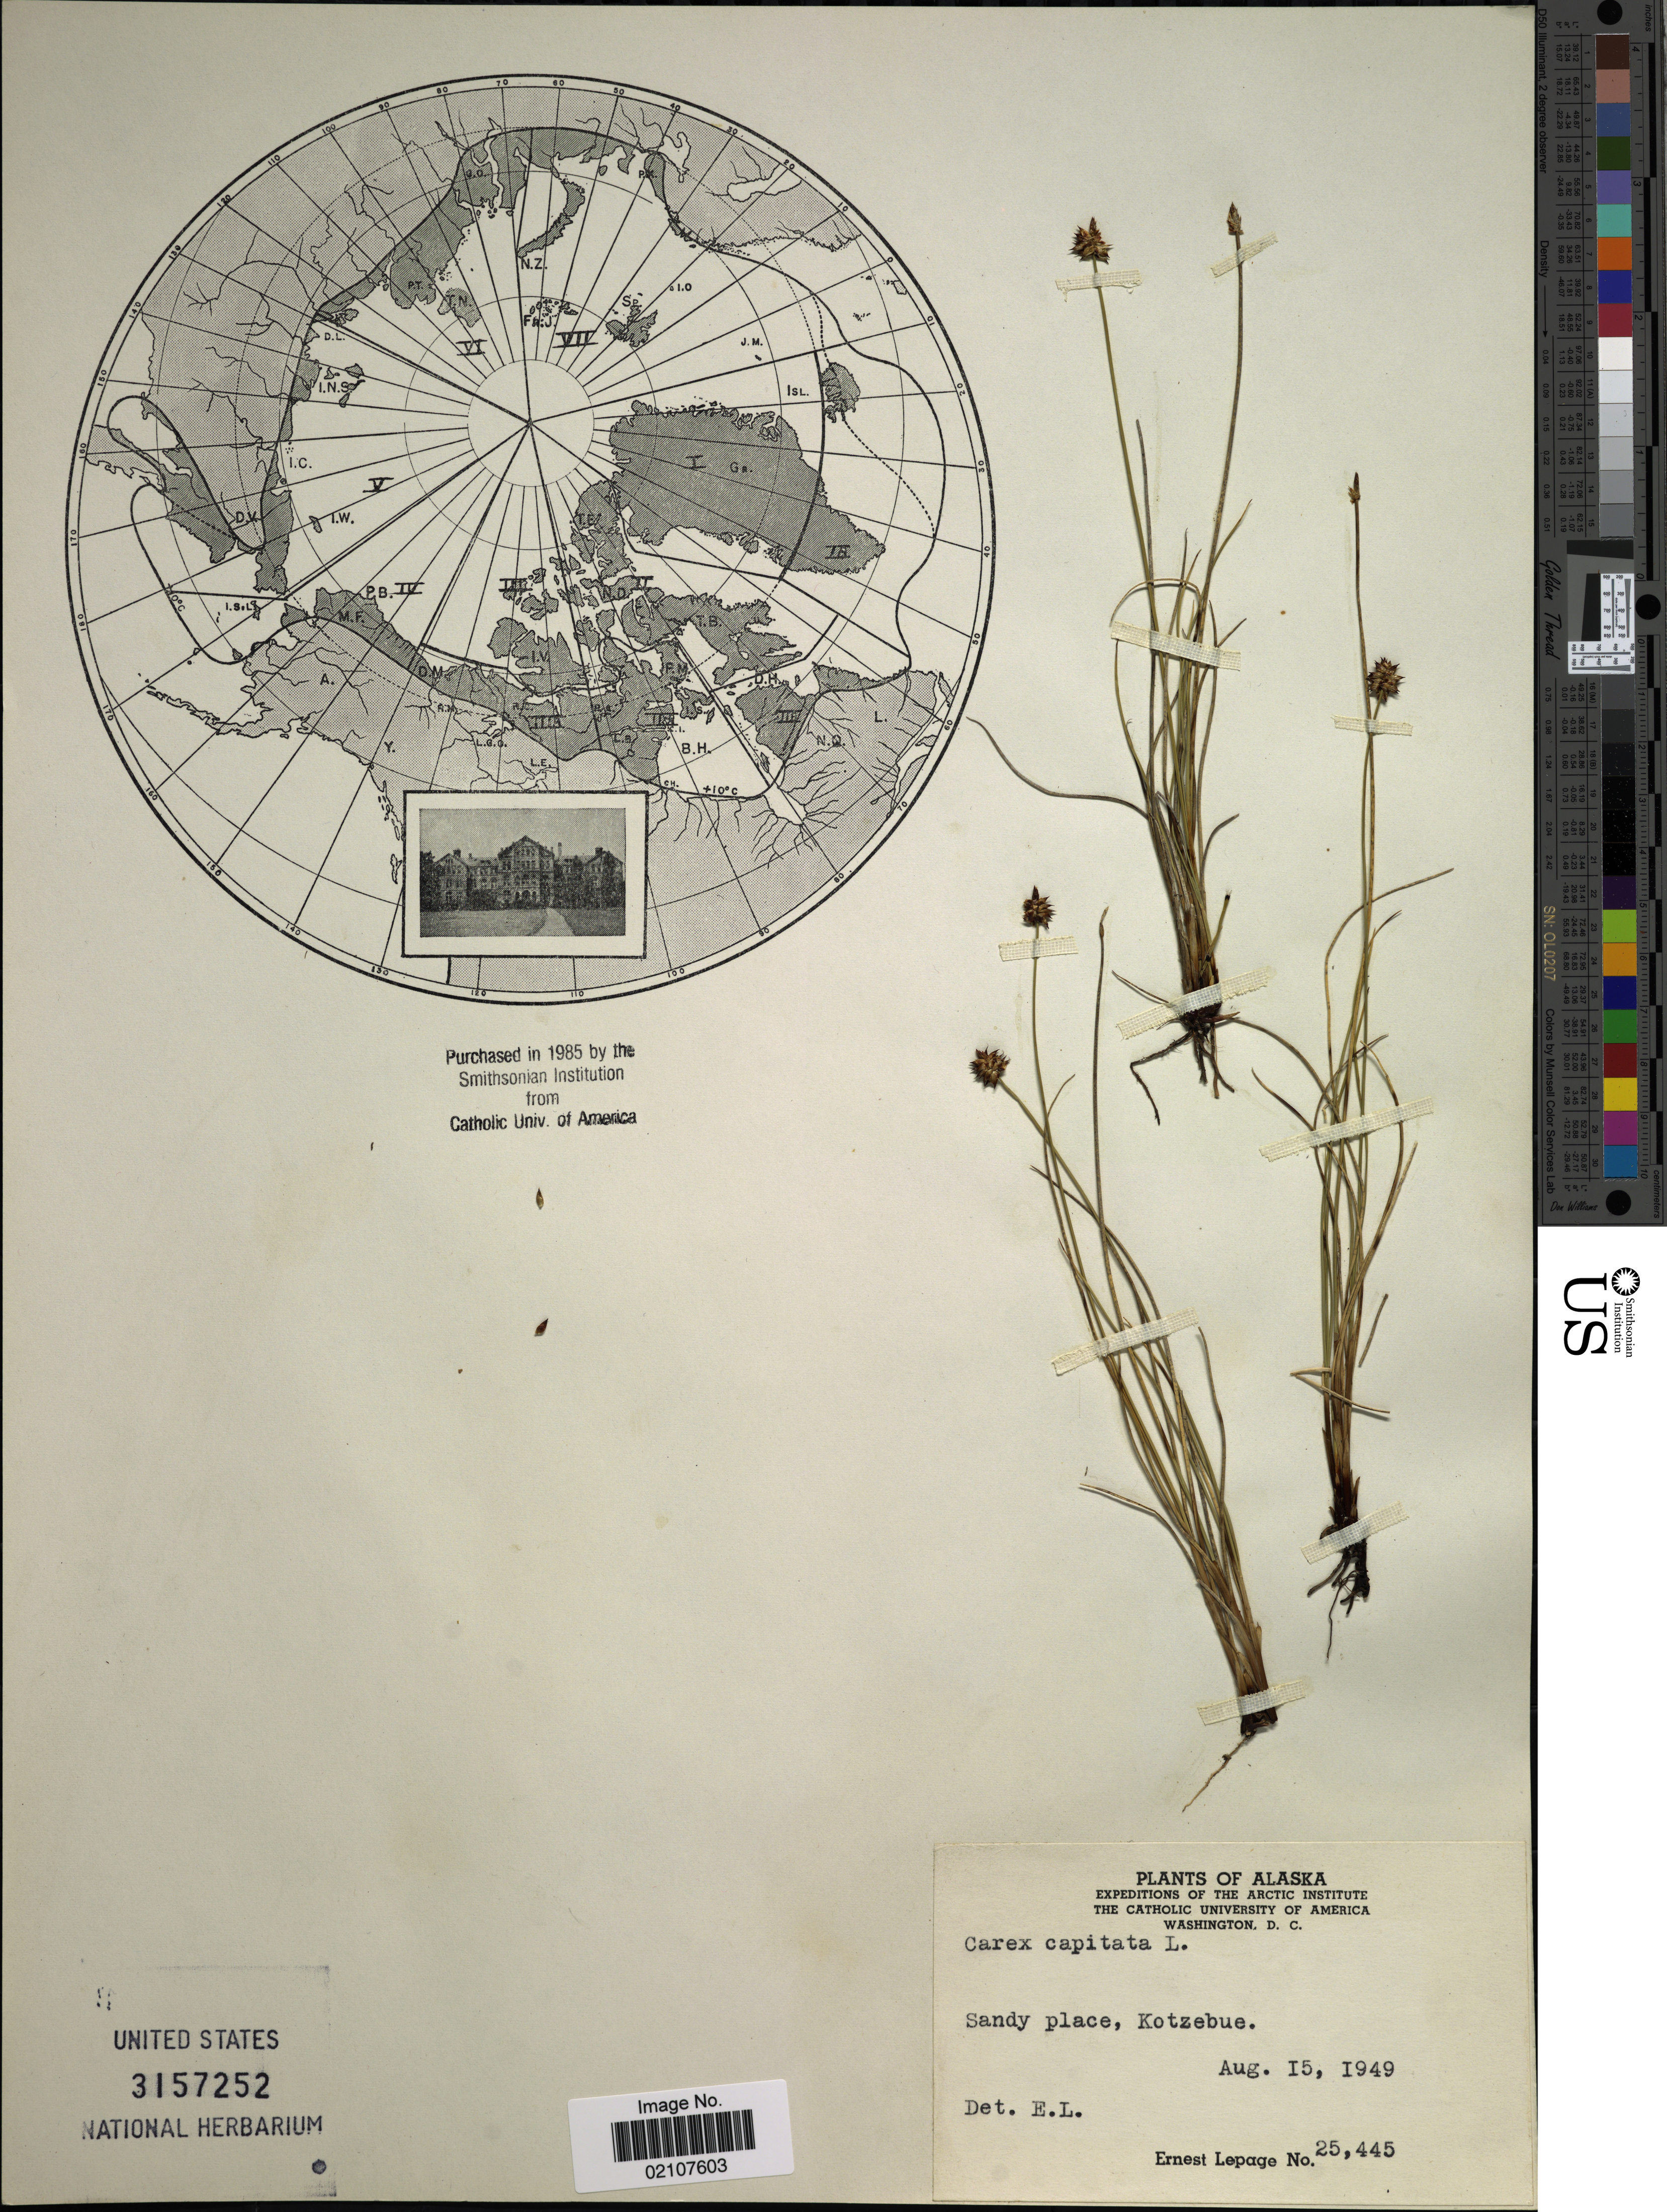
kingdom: Plantae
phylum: Tracheophyta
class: Liliopsida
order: Poales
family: Cyperaceae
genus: Carex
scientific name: Carex capitata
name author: L.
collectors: E. Lepage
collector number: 25445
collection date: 1949-08-15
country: United States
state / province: Alaska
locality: Alaska. Sandy place, Kotzebue.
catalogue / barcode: US 3157252